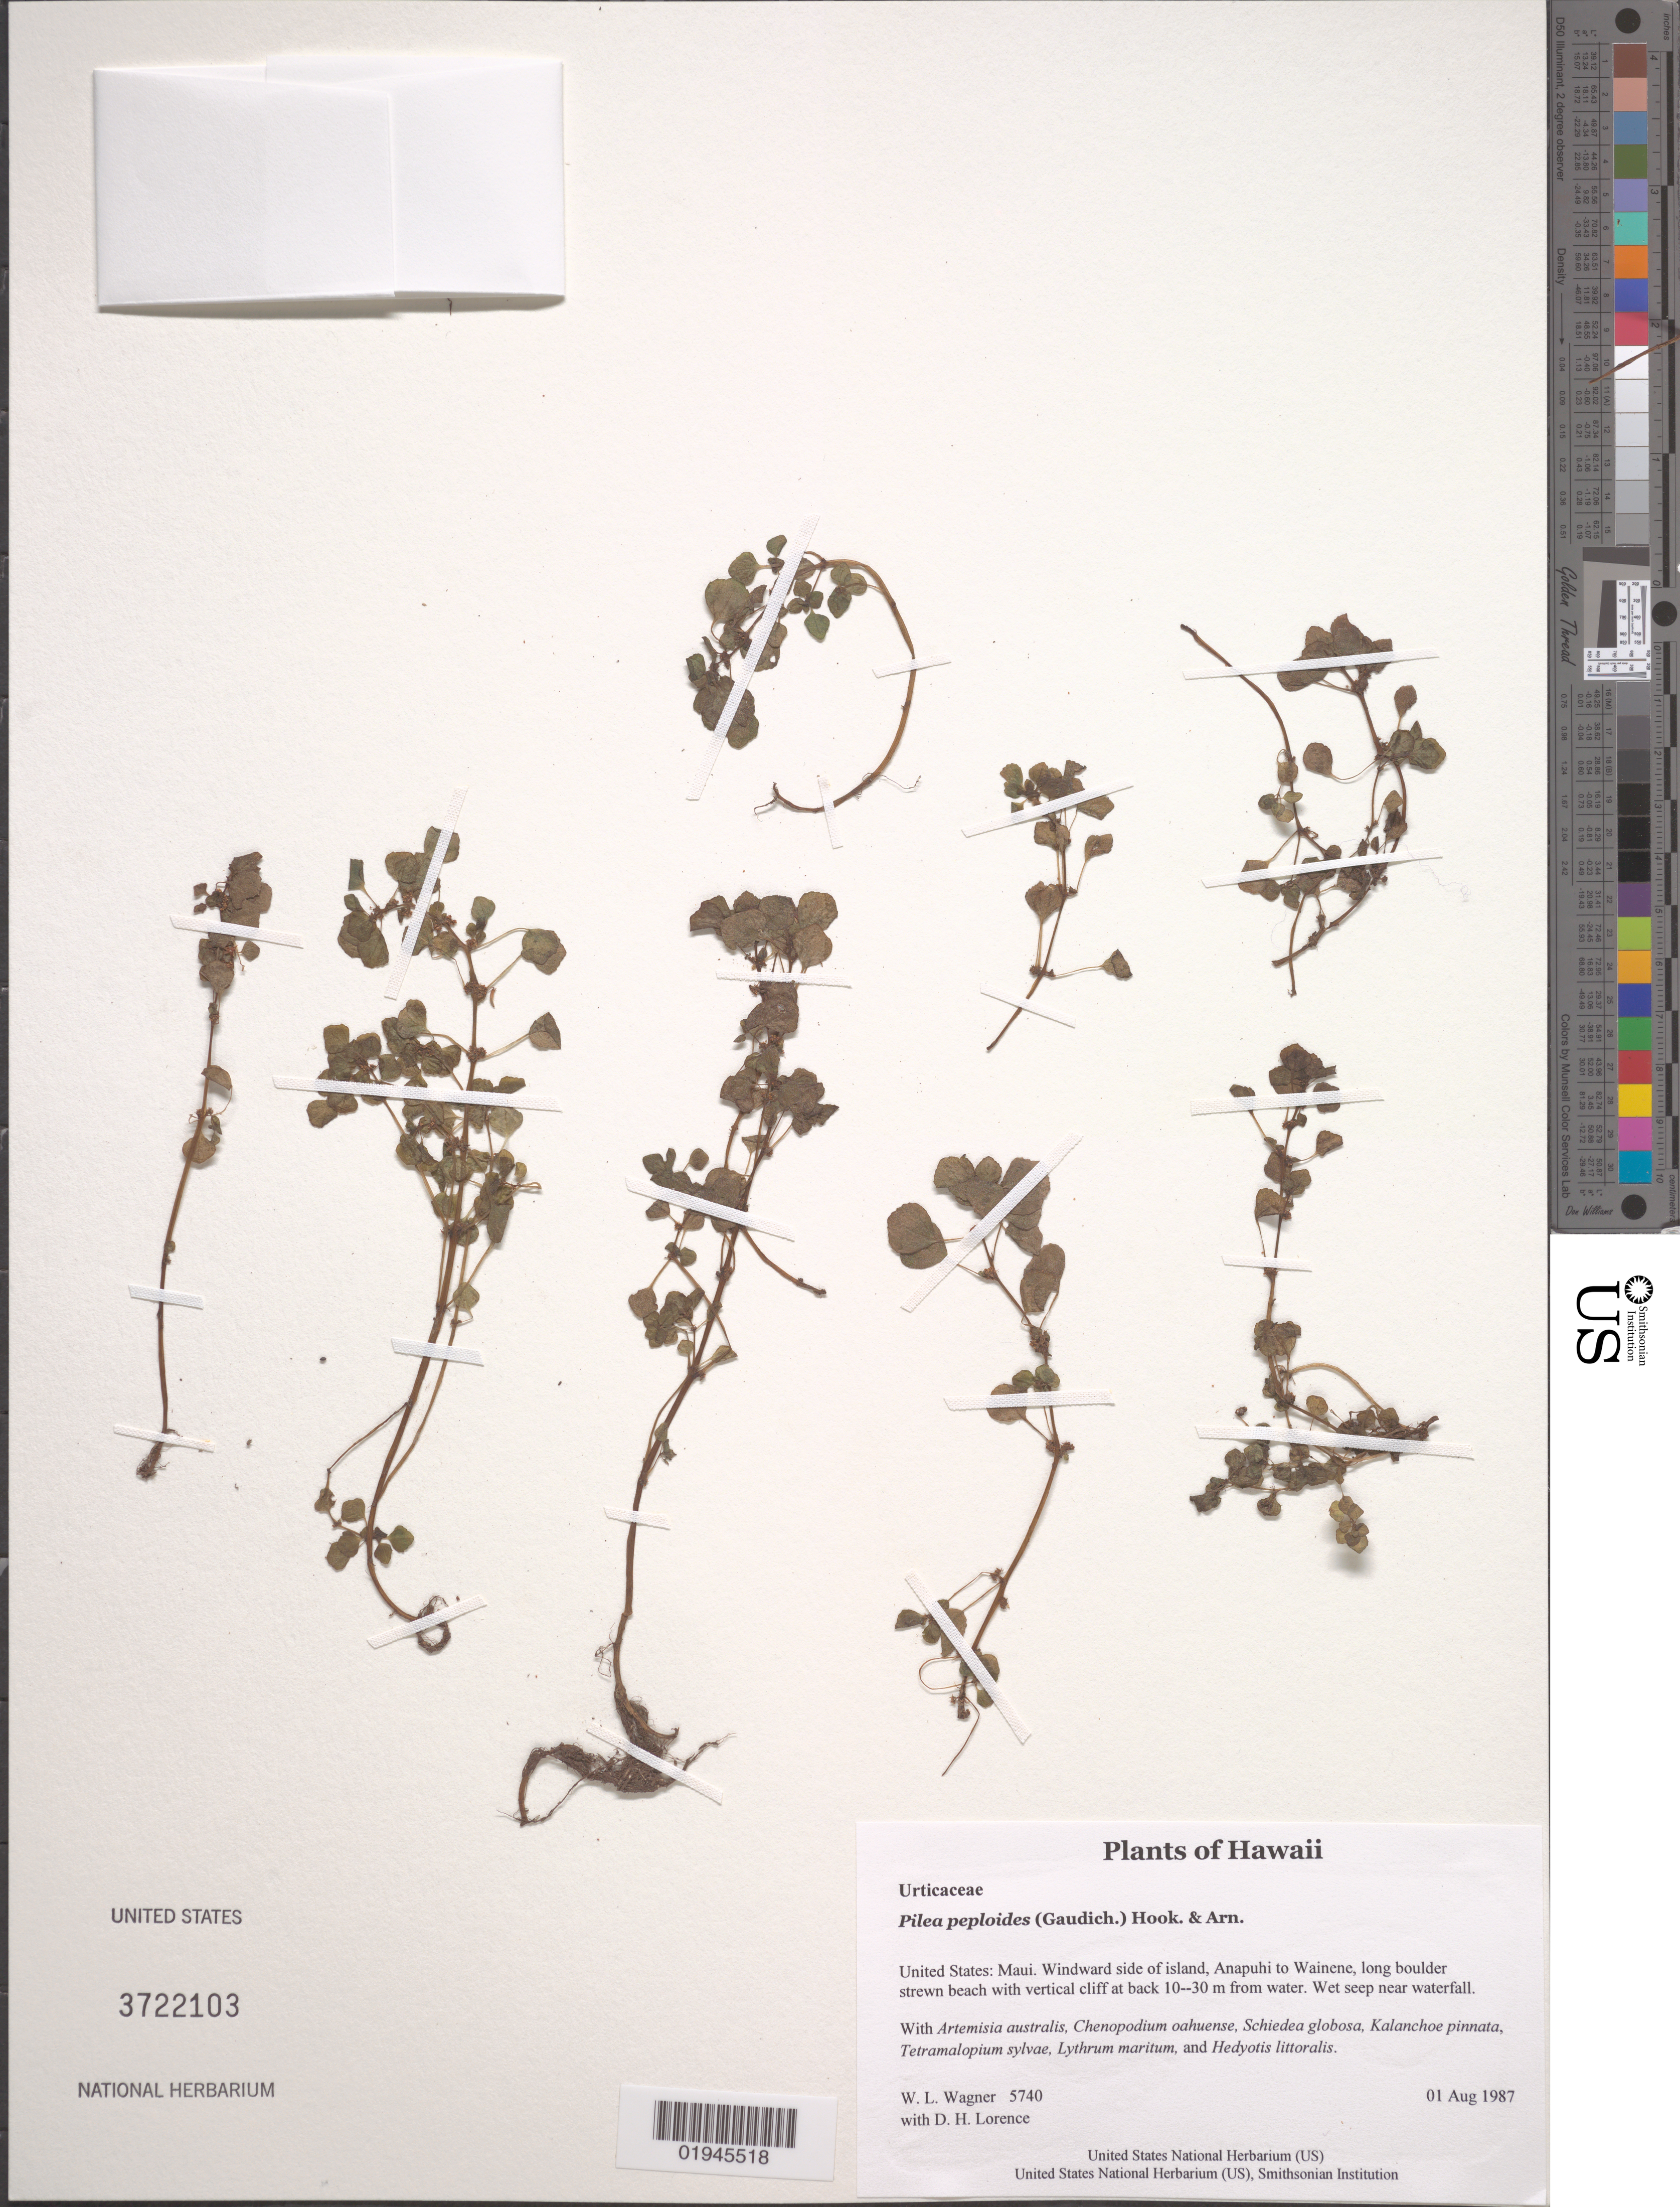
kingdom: Plantae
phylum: Tracheophyta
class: Magnoliopsida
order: Rosales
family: Urticaceae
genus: Pilea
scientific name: Pilea peploides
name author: (Gaudich.) Hook. & Arn.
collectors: W. L. Wagner & D. Lorence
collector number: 5740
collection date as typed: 1 Aug 1987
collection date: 1987-08-01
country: United States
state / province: Hawaii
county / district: Maui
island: Moloka'i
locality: Windward side of island, Anapuhi to Wainene, long boulder strewn beach with vertical cliff at back 10--30 m from water.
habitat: Wet seep near waterfall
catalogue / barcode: US 3722103